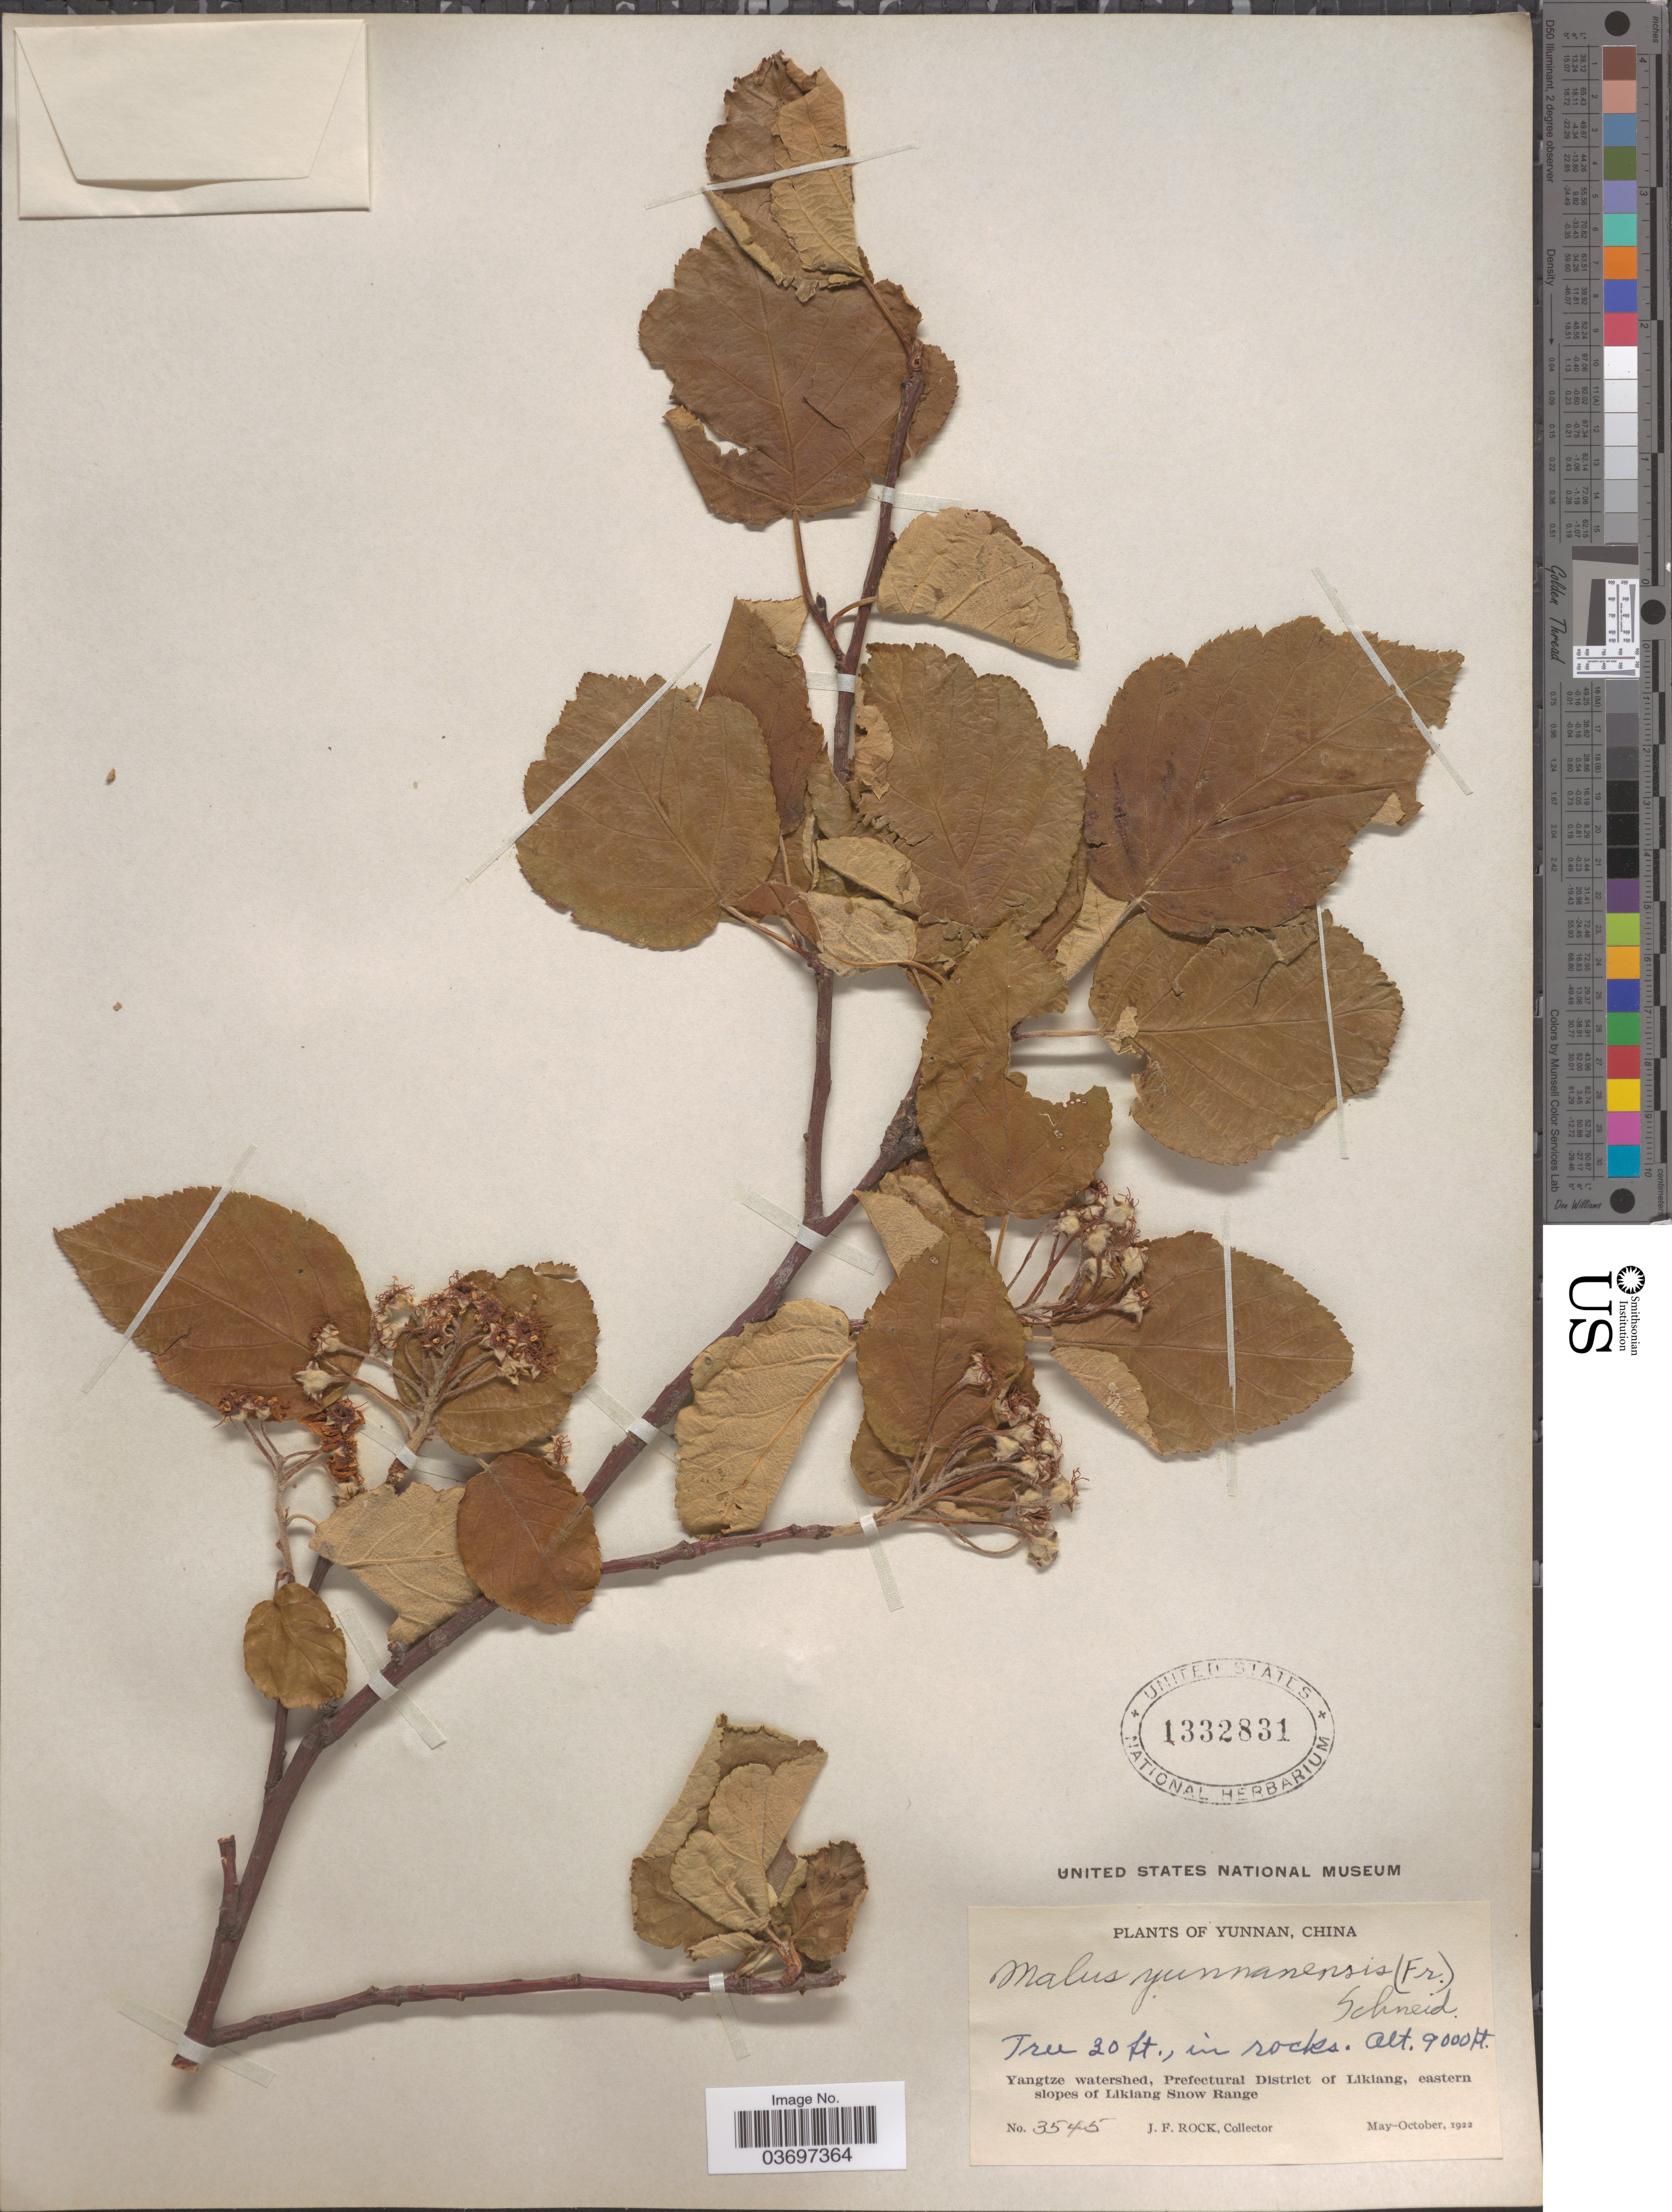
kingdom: Plantae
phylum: Tracheophyta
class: Magnoliopsida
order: Rosales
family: Rosaceae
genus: Malus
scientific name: Malus yunnanensis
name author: (Franch.) C.K. Schneid.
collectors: J. Rock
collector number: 3545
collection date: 1922-05/1922-10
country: China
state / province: Yunnan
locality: Yangtze watershed, Prefectural District of Likiang, eastern slopes of Likiang Snow Range.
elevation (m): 2743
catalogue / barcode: US 1332831